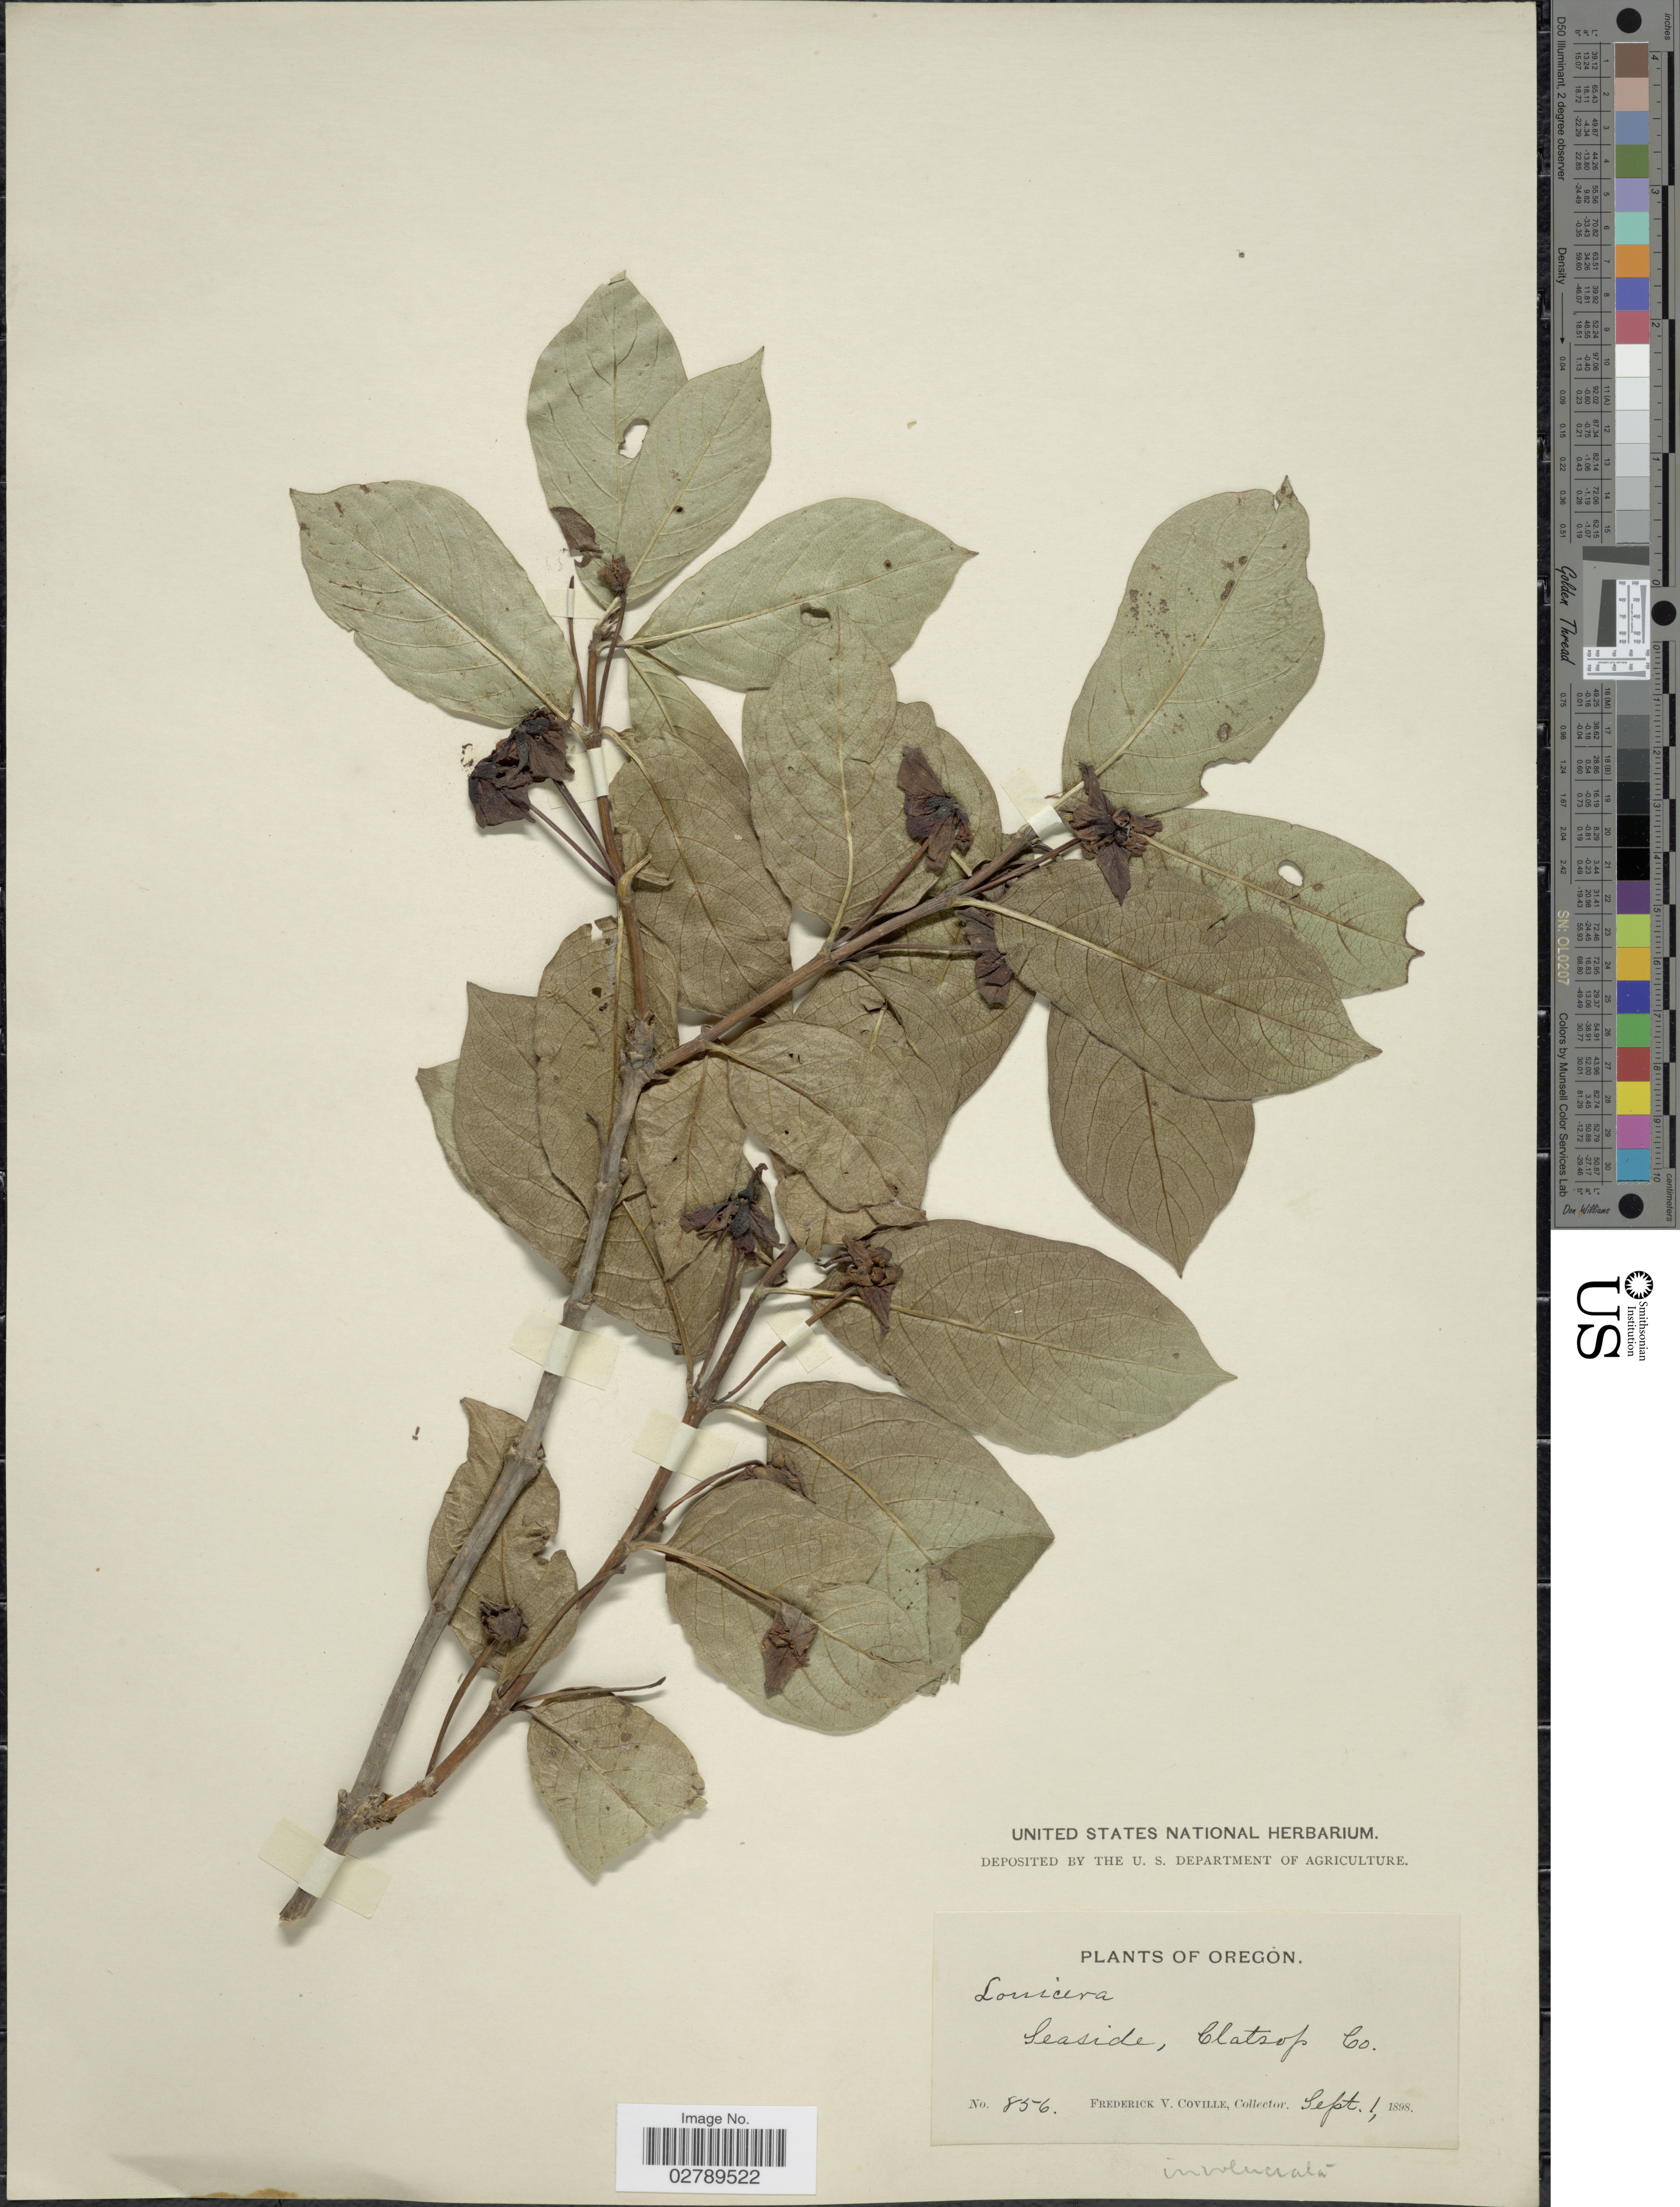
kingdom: Plantae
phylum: Tracheophyta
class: Magnoliopsida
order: Dipsacales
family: Caprifoliaceae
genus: Lonicera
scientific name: Lonicera involucrata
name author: (Richardson) Banks ex Spreng.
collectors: F. V. Coville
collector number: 856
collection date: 1898-09-01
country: United States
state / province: Oregon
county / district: Clatsop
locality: Seaside, Clatsop Co.